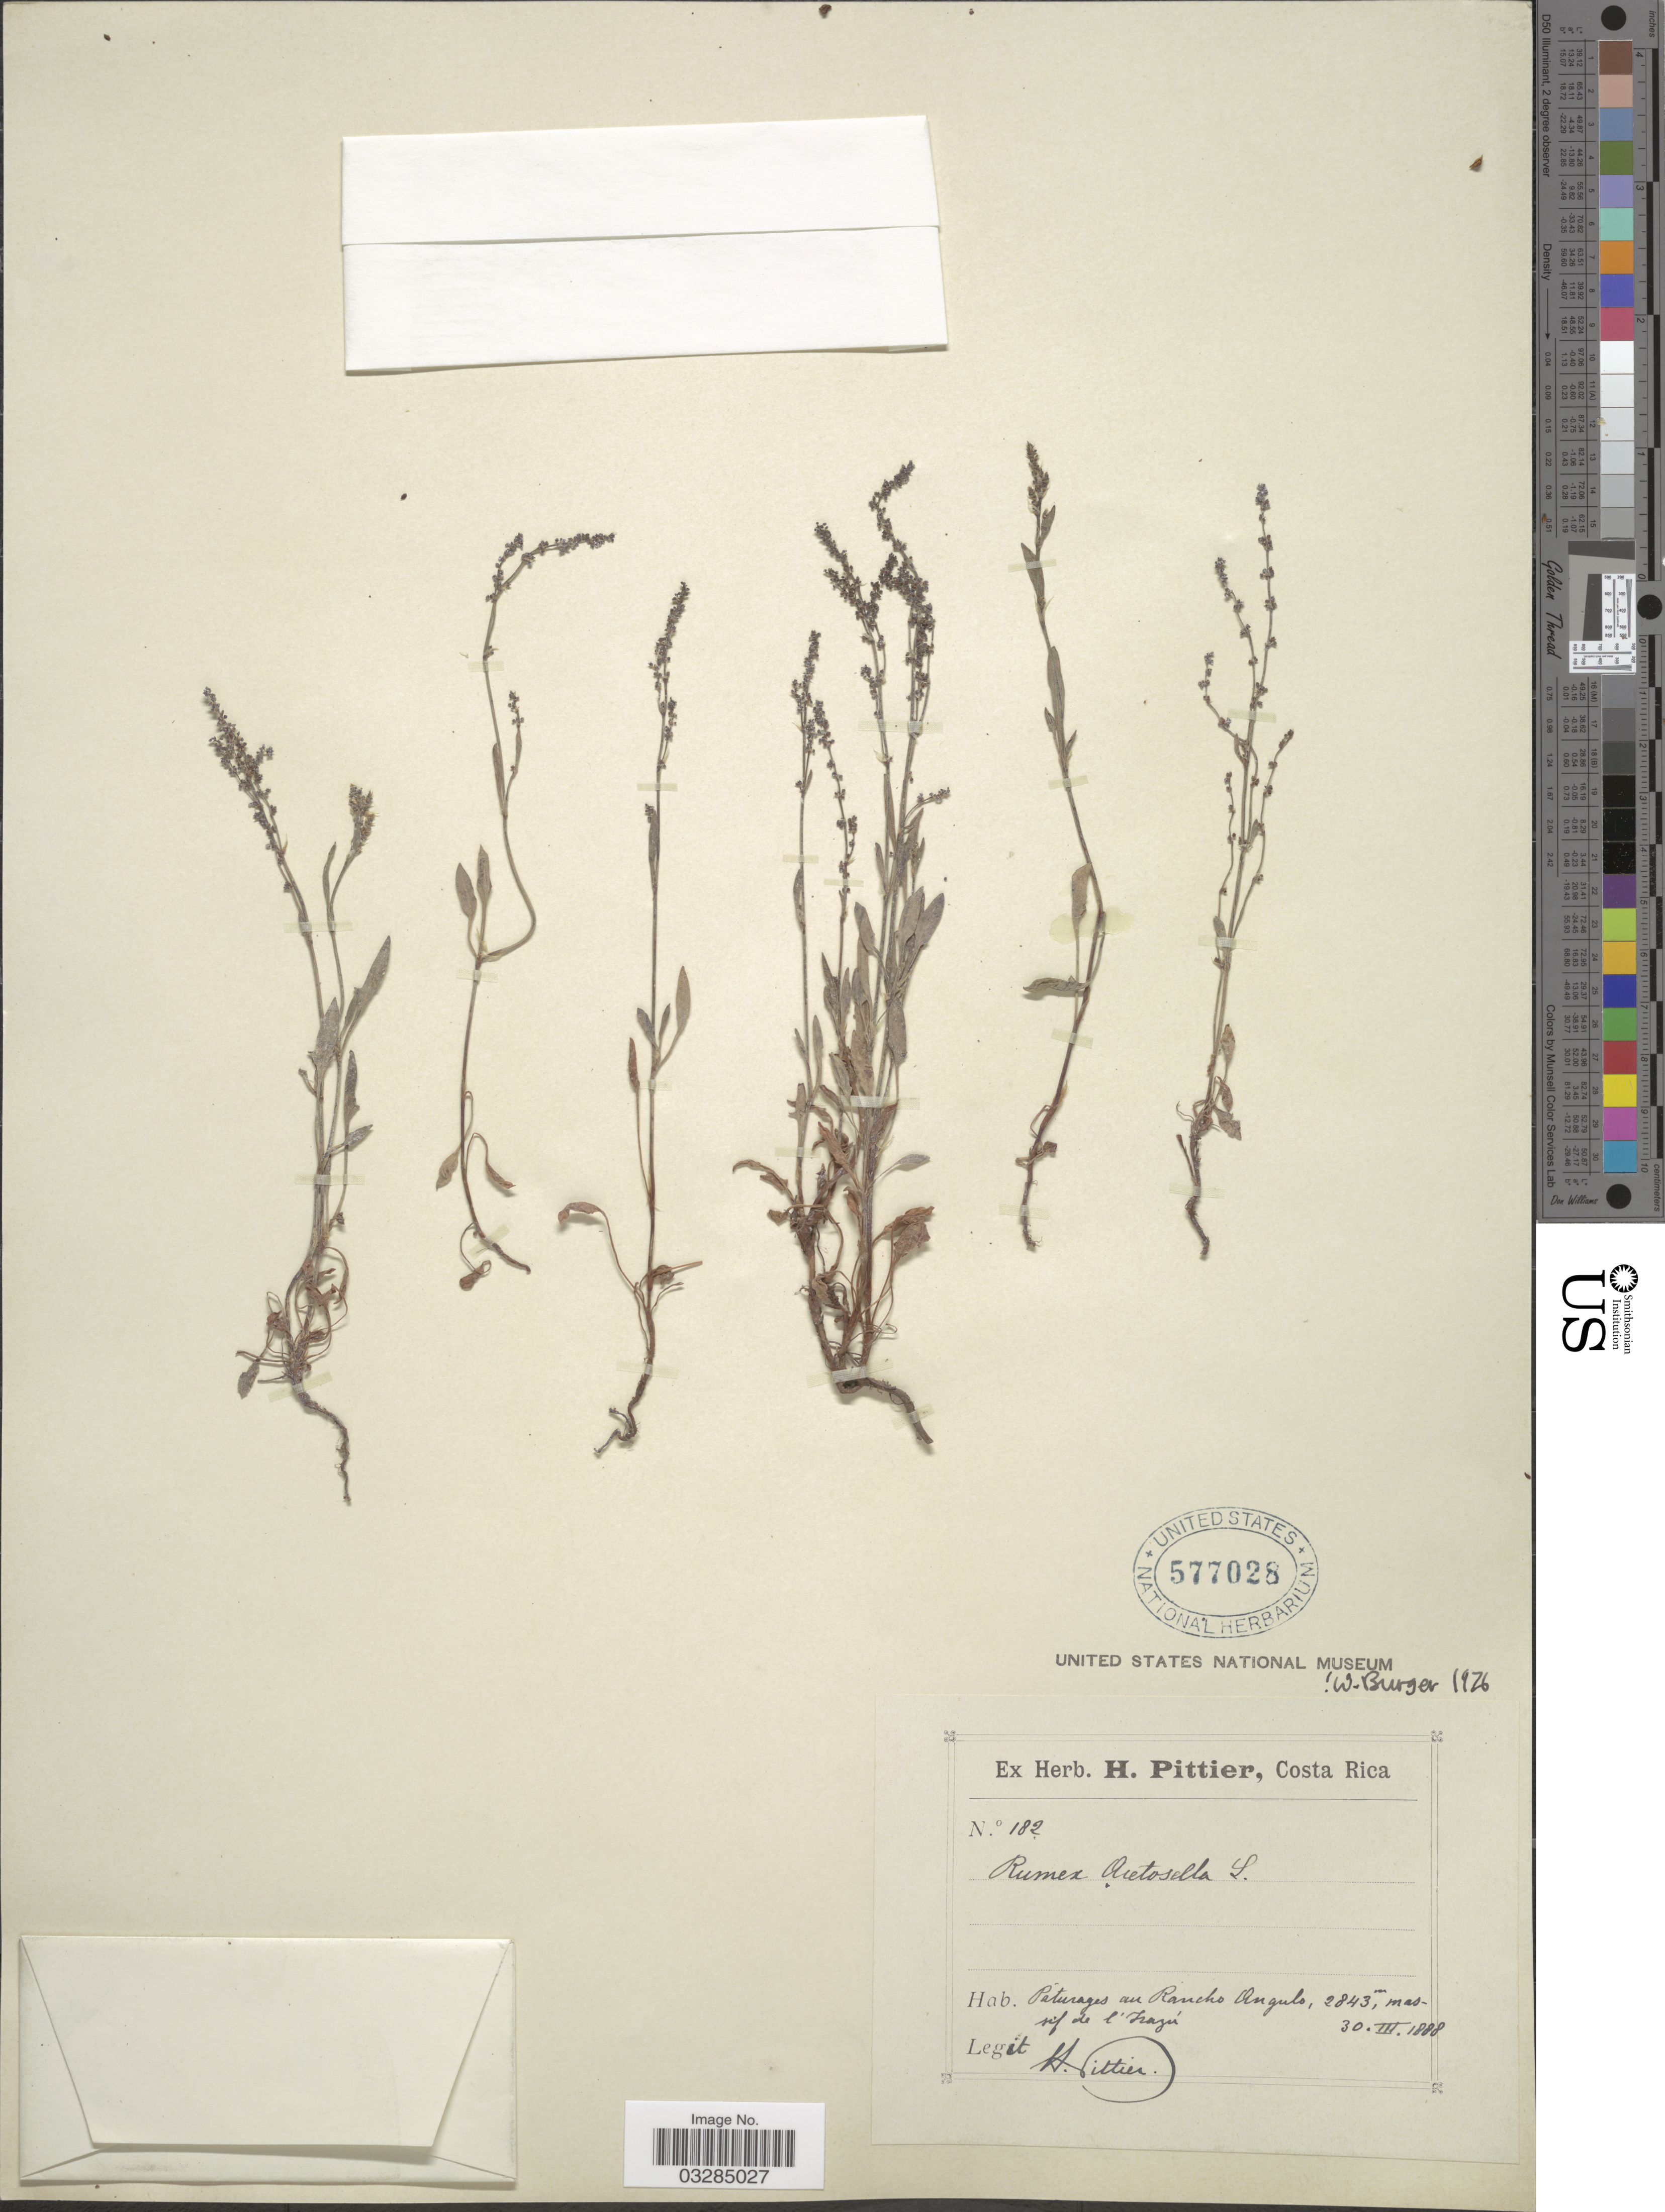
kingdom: Plantae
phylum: Tracheophyta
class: Magnoliopsida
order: Caryophyllales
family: Polygonaceae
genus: Rumex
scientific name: Rumex acetosella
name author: L.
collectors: H. F. Pittier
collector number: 182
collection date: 1888-03-30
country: Costa Rica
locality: Pâturages au Rancho Angulo, massif de l'Irazú.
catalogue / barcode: US 577028